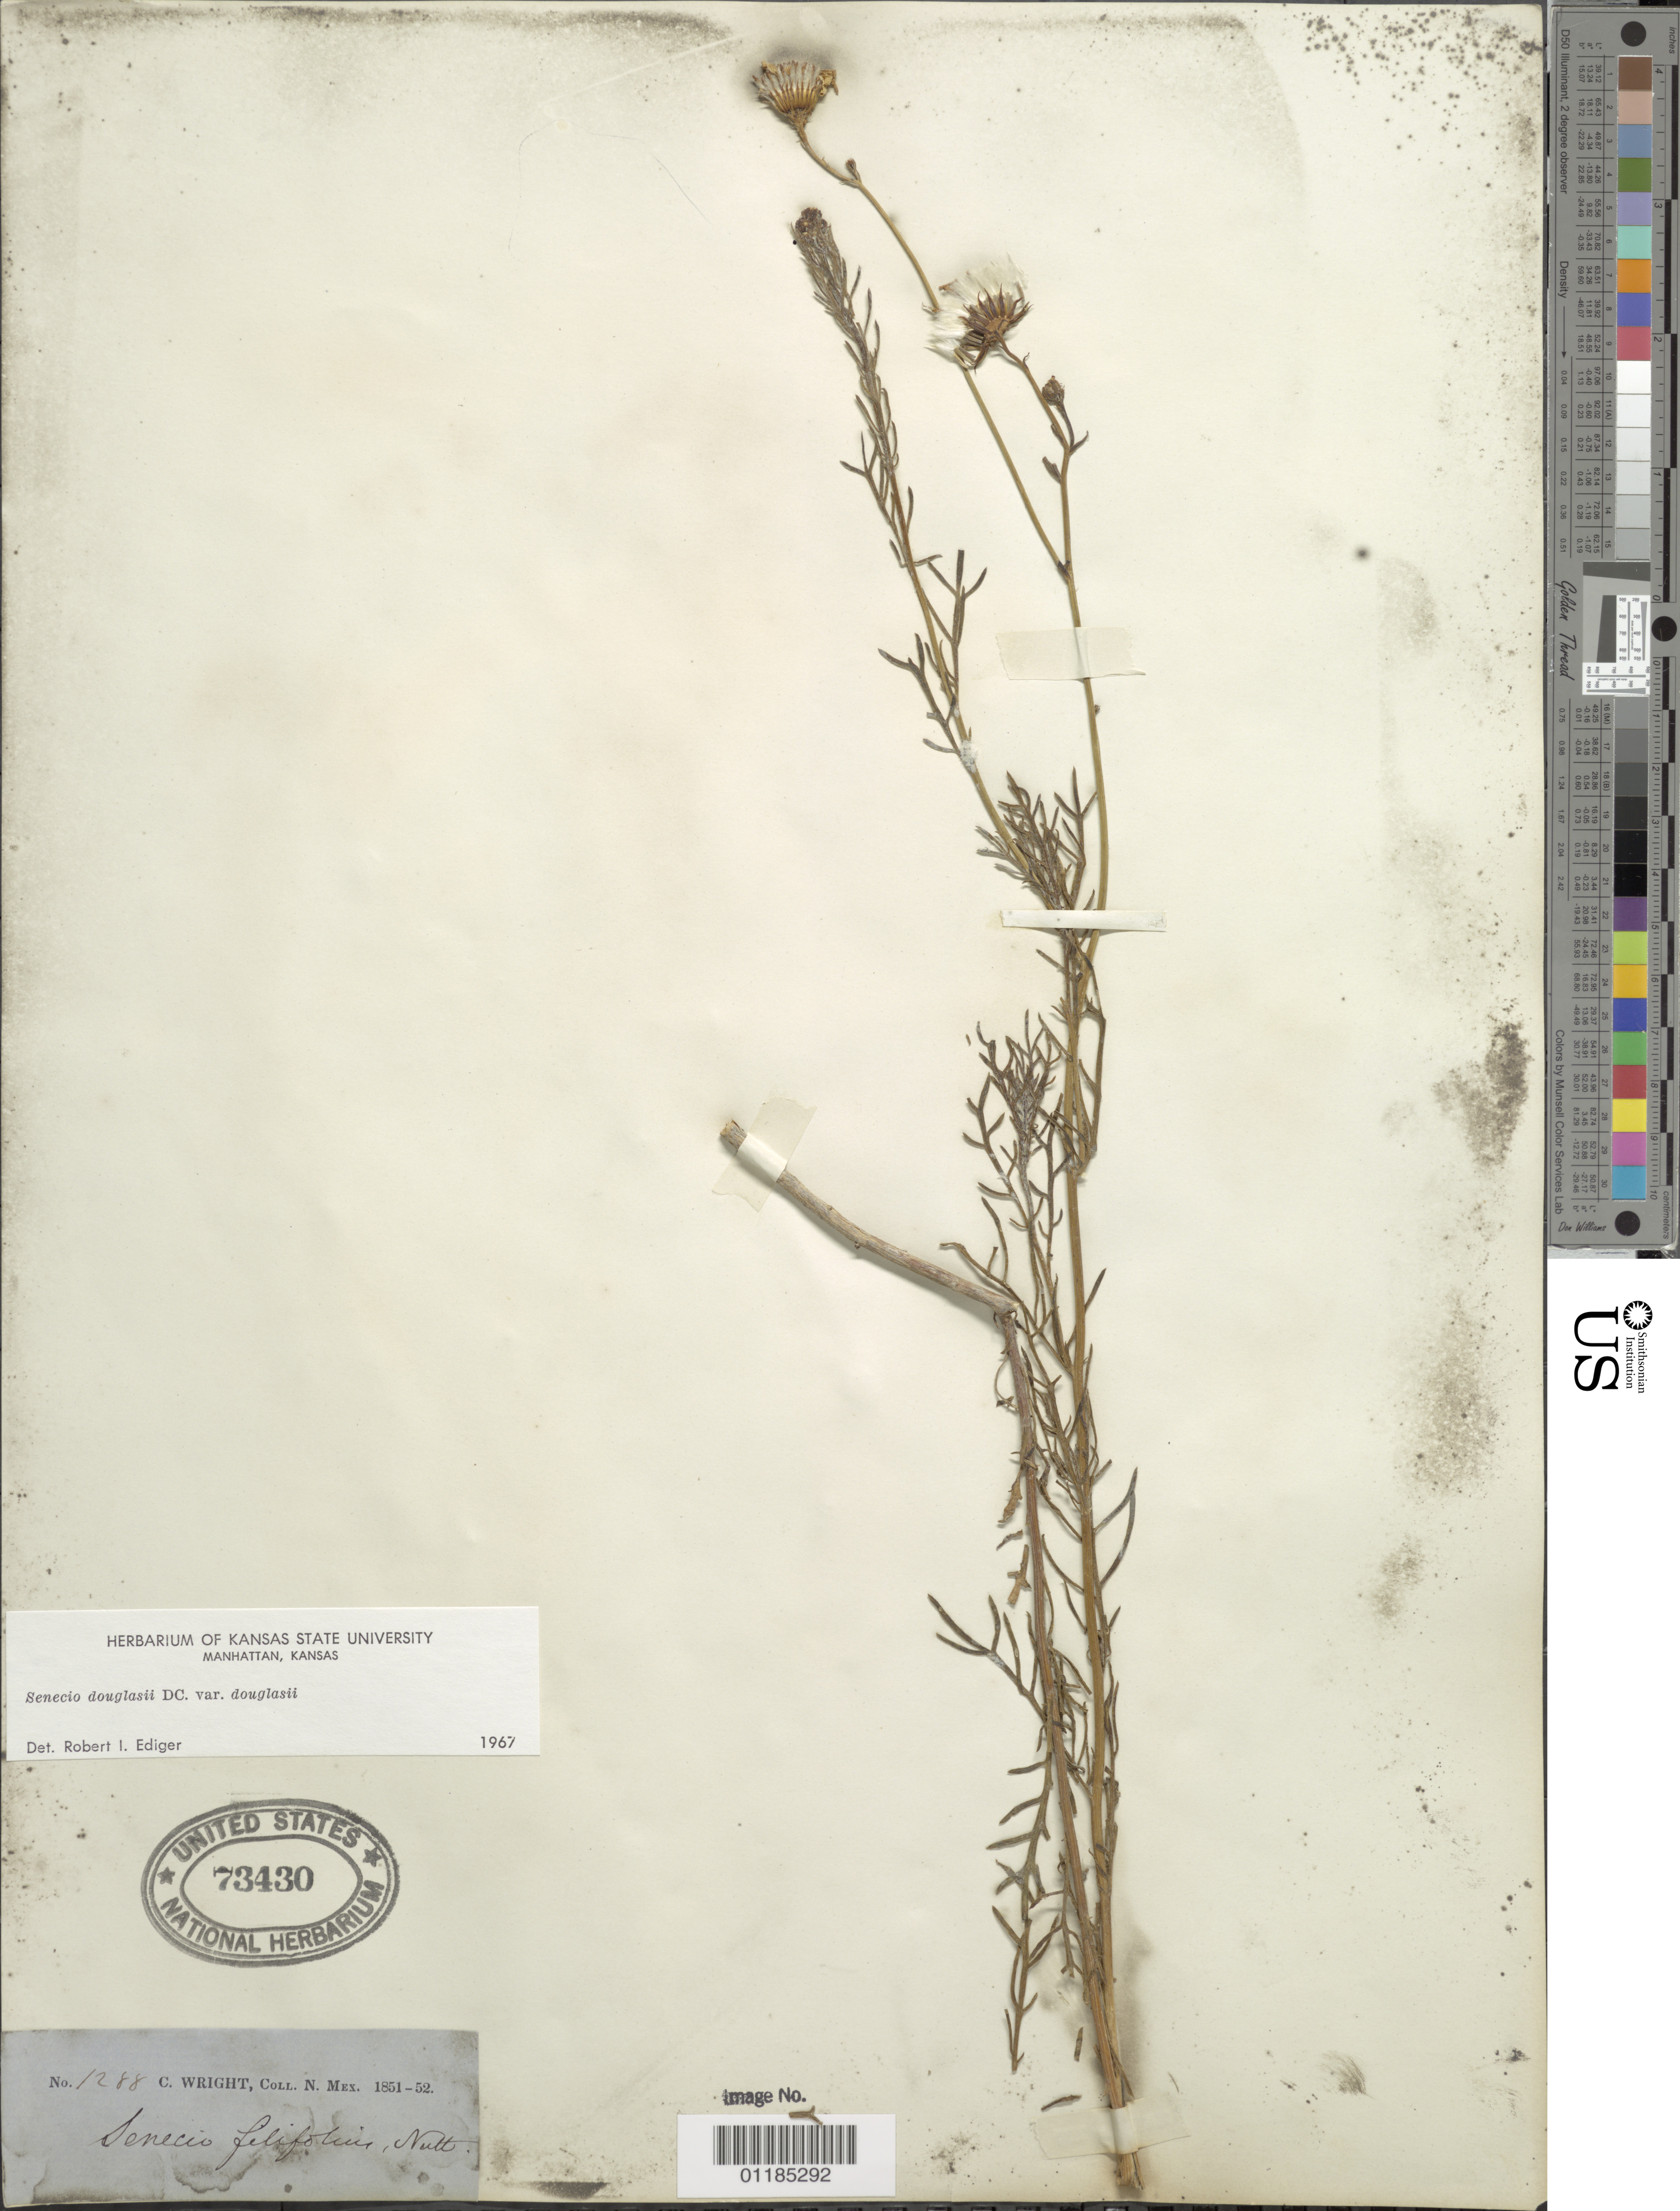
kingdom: Plantae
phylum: Tracheophyta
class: Magnoliopsida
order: Asterales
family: Asteraceae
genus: Senecio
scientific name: Senecio flaccidus var. douglasii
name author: (DC.) B.L. Turner & T.M. Barkley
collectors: C. Wright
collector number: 1288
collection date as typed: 1851 to -- --- 1852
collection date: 1851/1852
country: United States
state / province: New Mexico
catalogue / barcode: US 73430